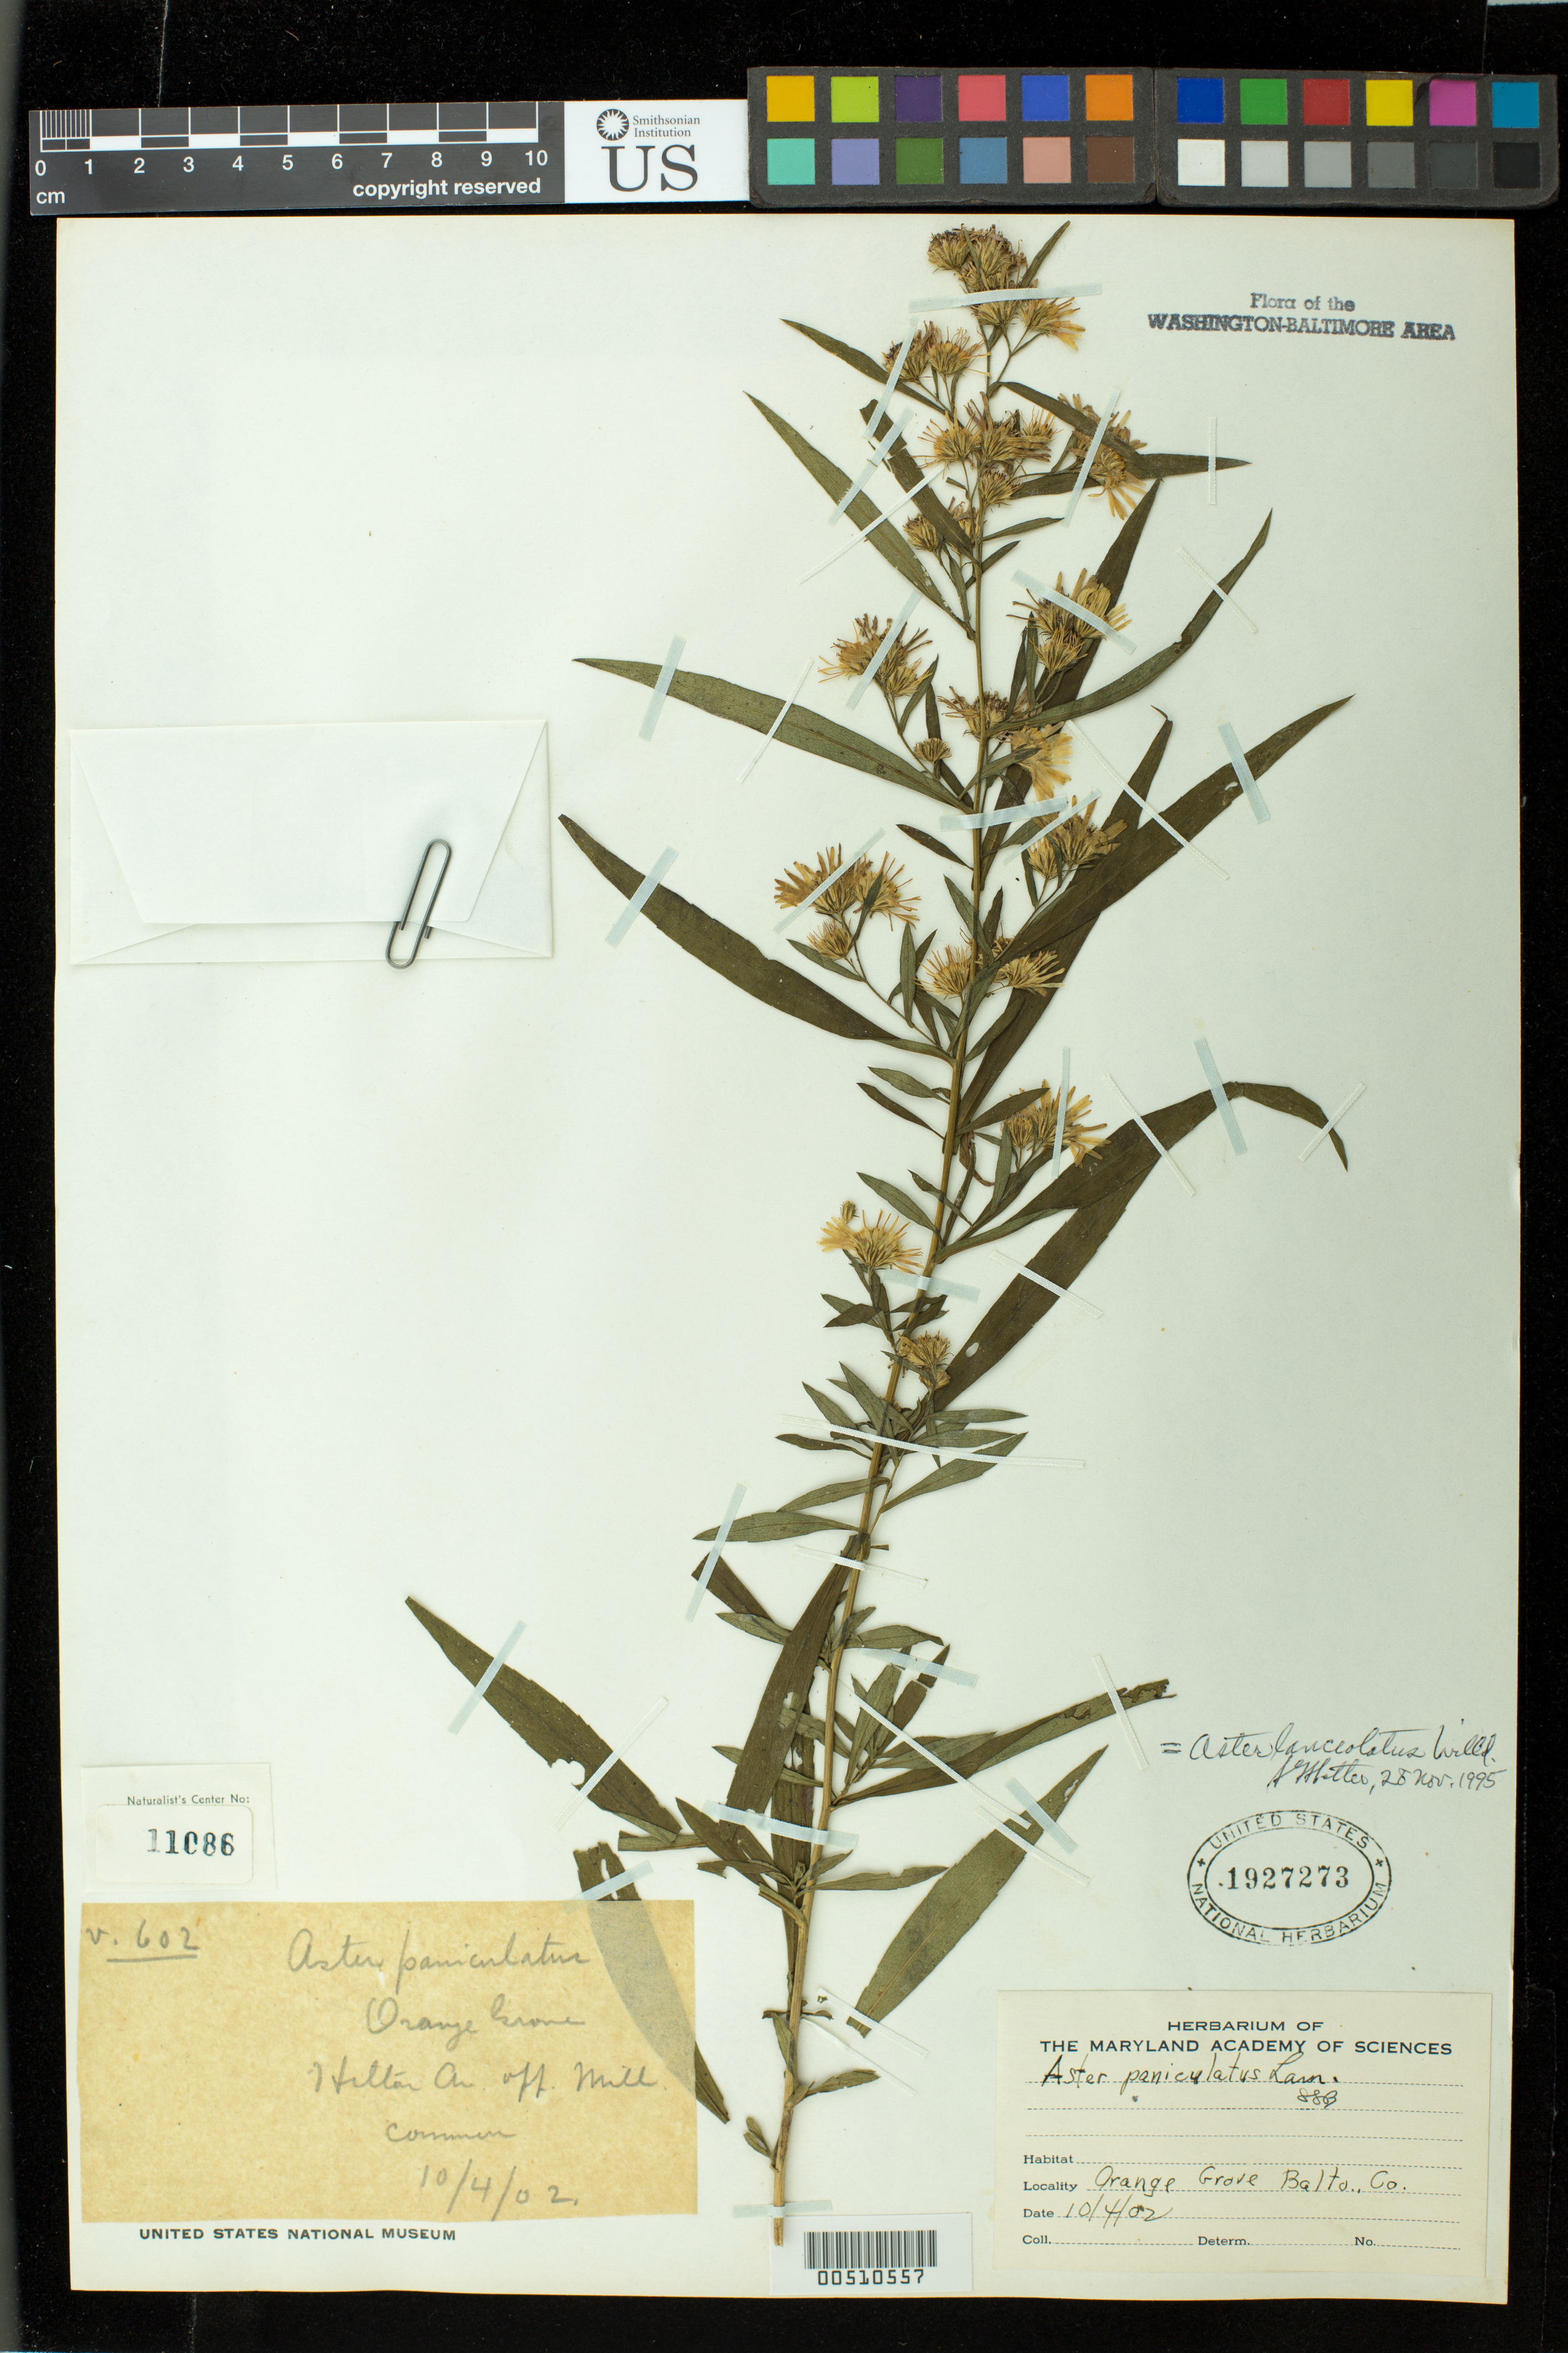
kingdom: Plantae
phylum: Tracheophyta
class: Magnoliopsida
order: Asterales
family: Asteraceae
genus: Symphyotrichum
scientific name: Symphyotrichum lanceolatum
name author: (Willd.) G.L. Nesom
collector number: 602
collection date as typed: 10 Apr 1902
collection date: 1902-04-10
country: United States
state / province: Maryland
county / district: Baltimore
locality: Orange Grove, Hilton Ave. off Mill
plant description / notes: Specimens returned from Naturalist Center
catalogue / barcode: US 1927273